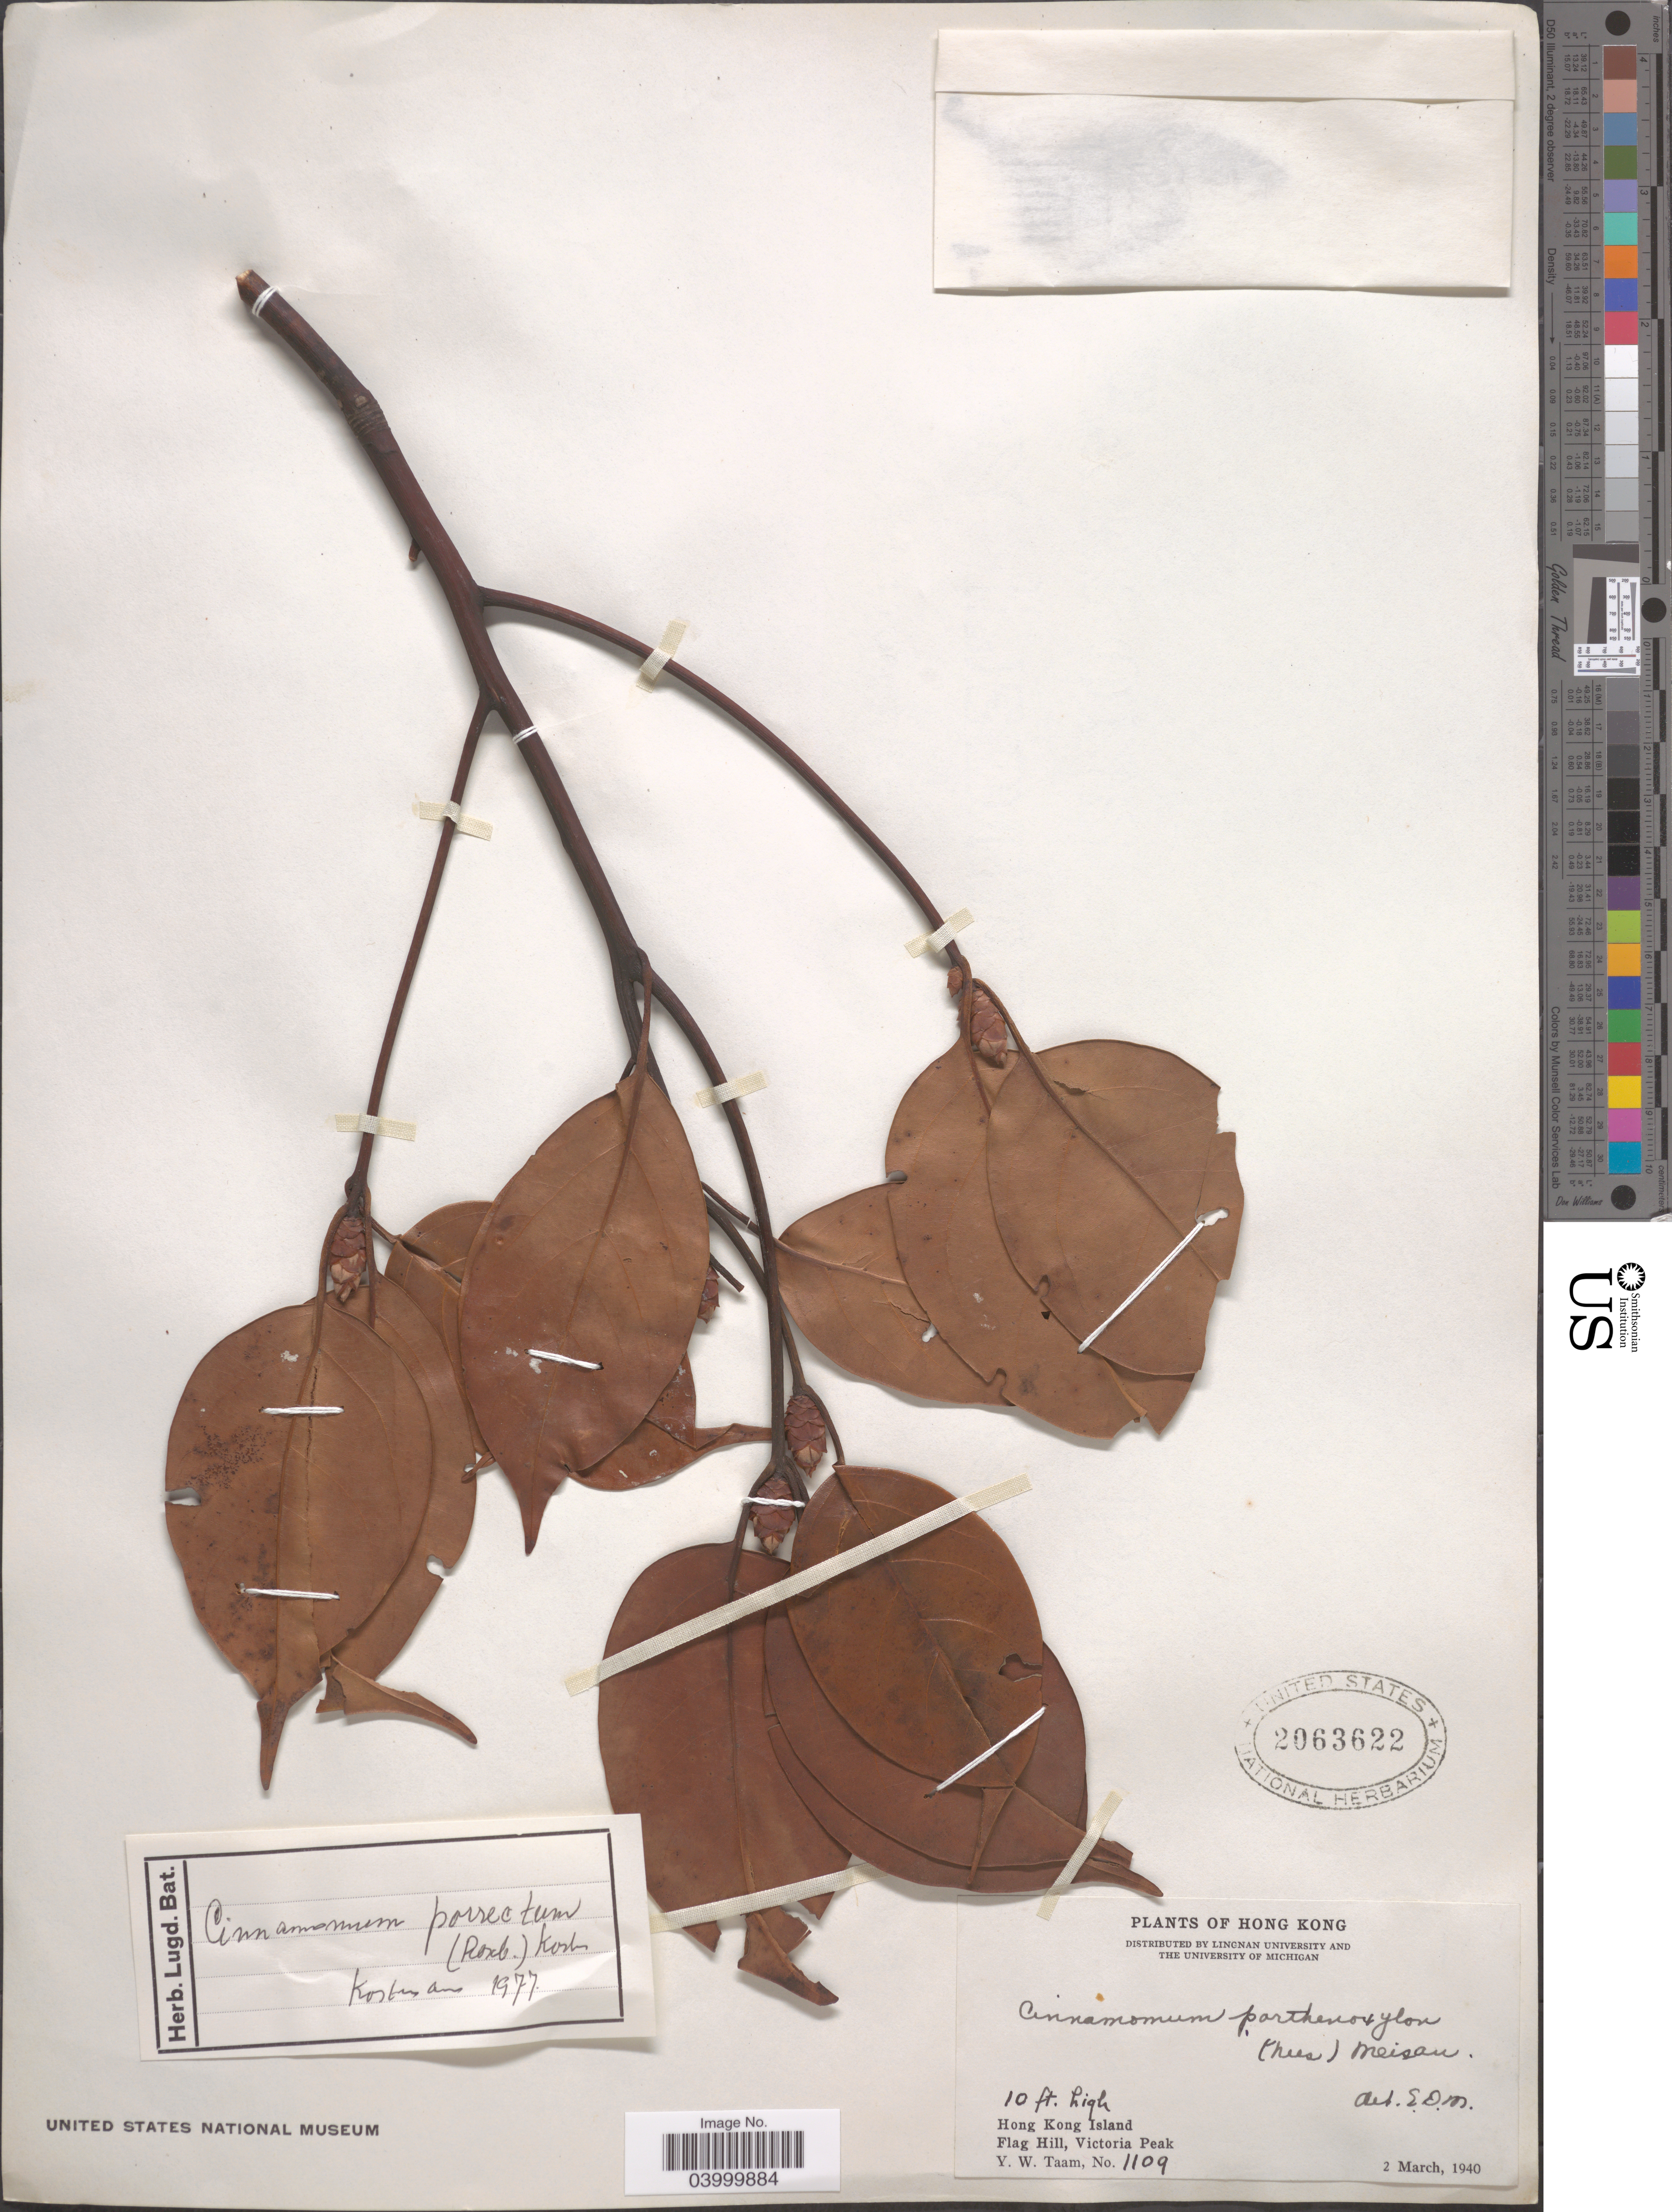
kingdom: Plantae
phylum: Tracheophyta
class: Magnoliopsida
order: Laurales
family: Lauraceae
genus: Cinnamomum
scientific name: Cinnamomum porrectum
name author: (Roxb.) Kosterm.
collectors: Y. W. Taam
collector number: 1109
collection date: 1940-03-02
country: China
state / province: Hong Kong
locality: Hong Kong Island. Flag Hill, Victoria Peak.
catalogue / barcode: US 2063622